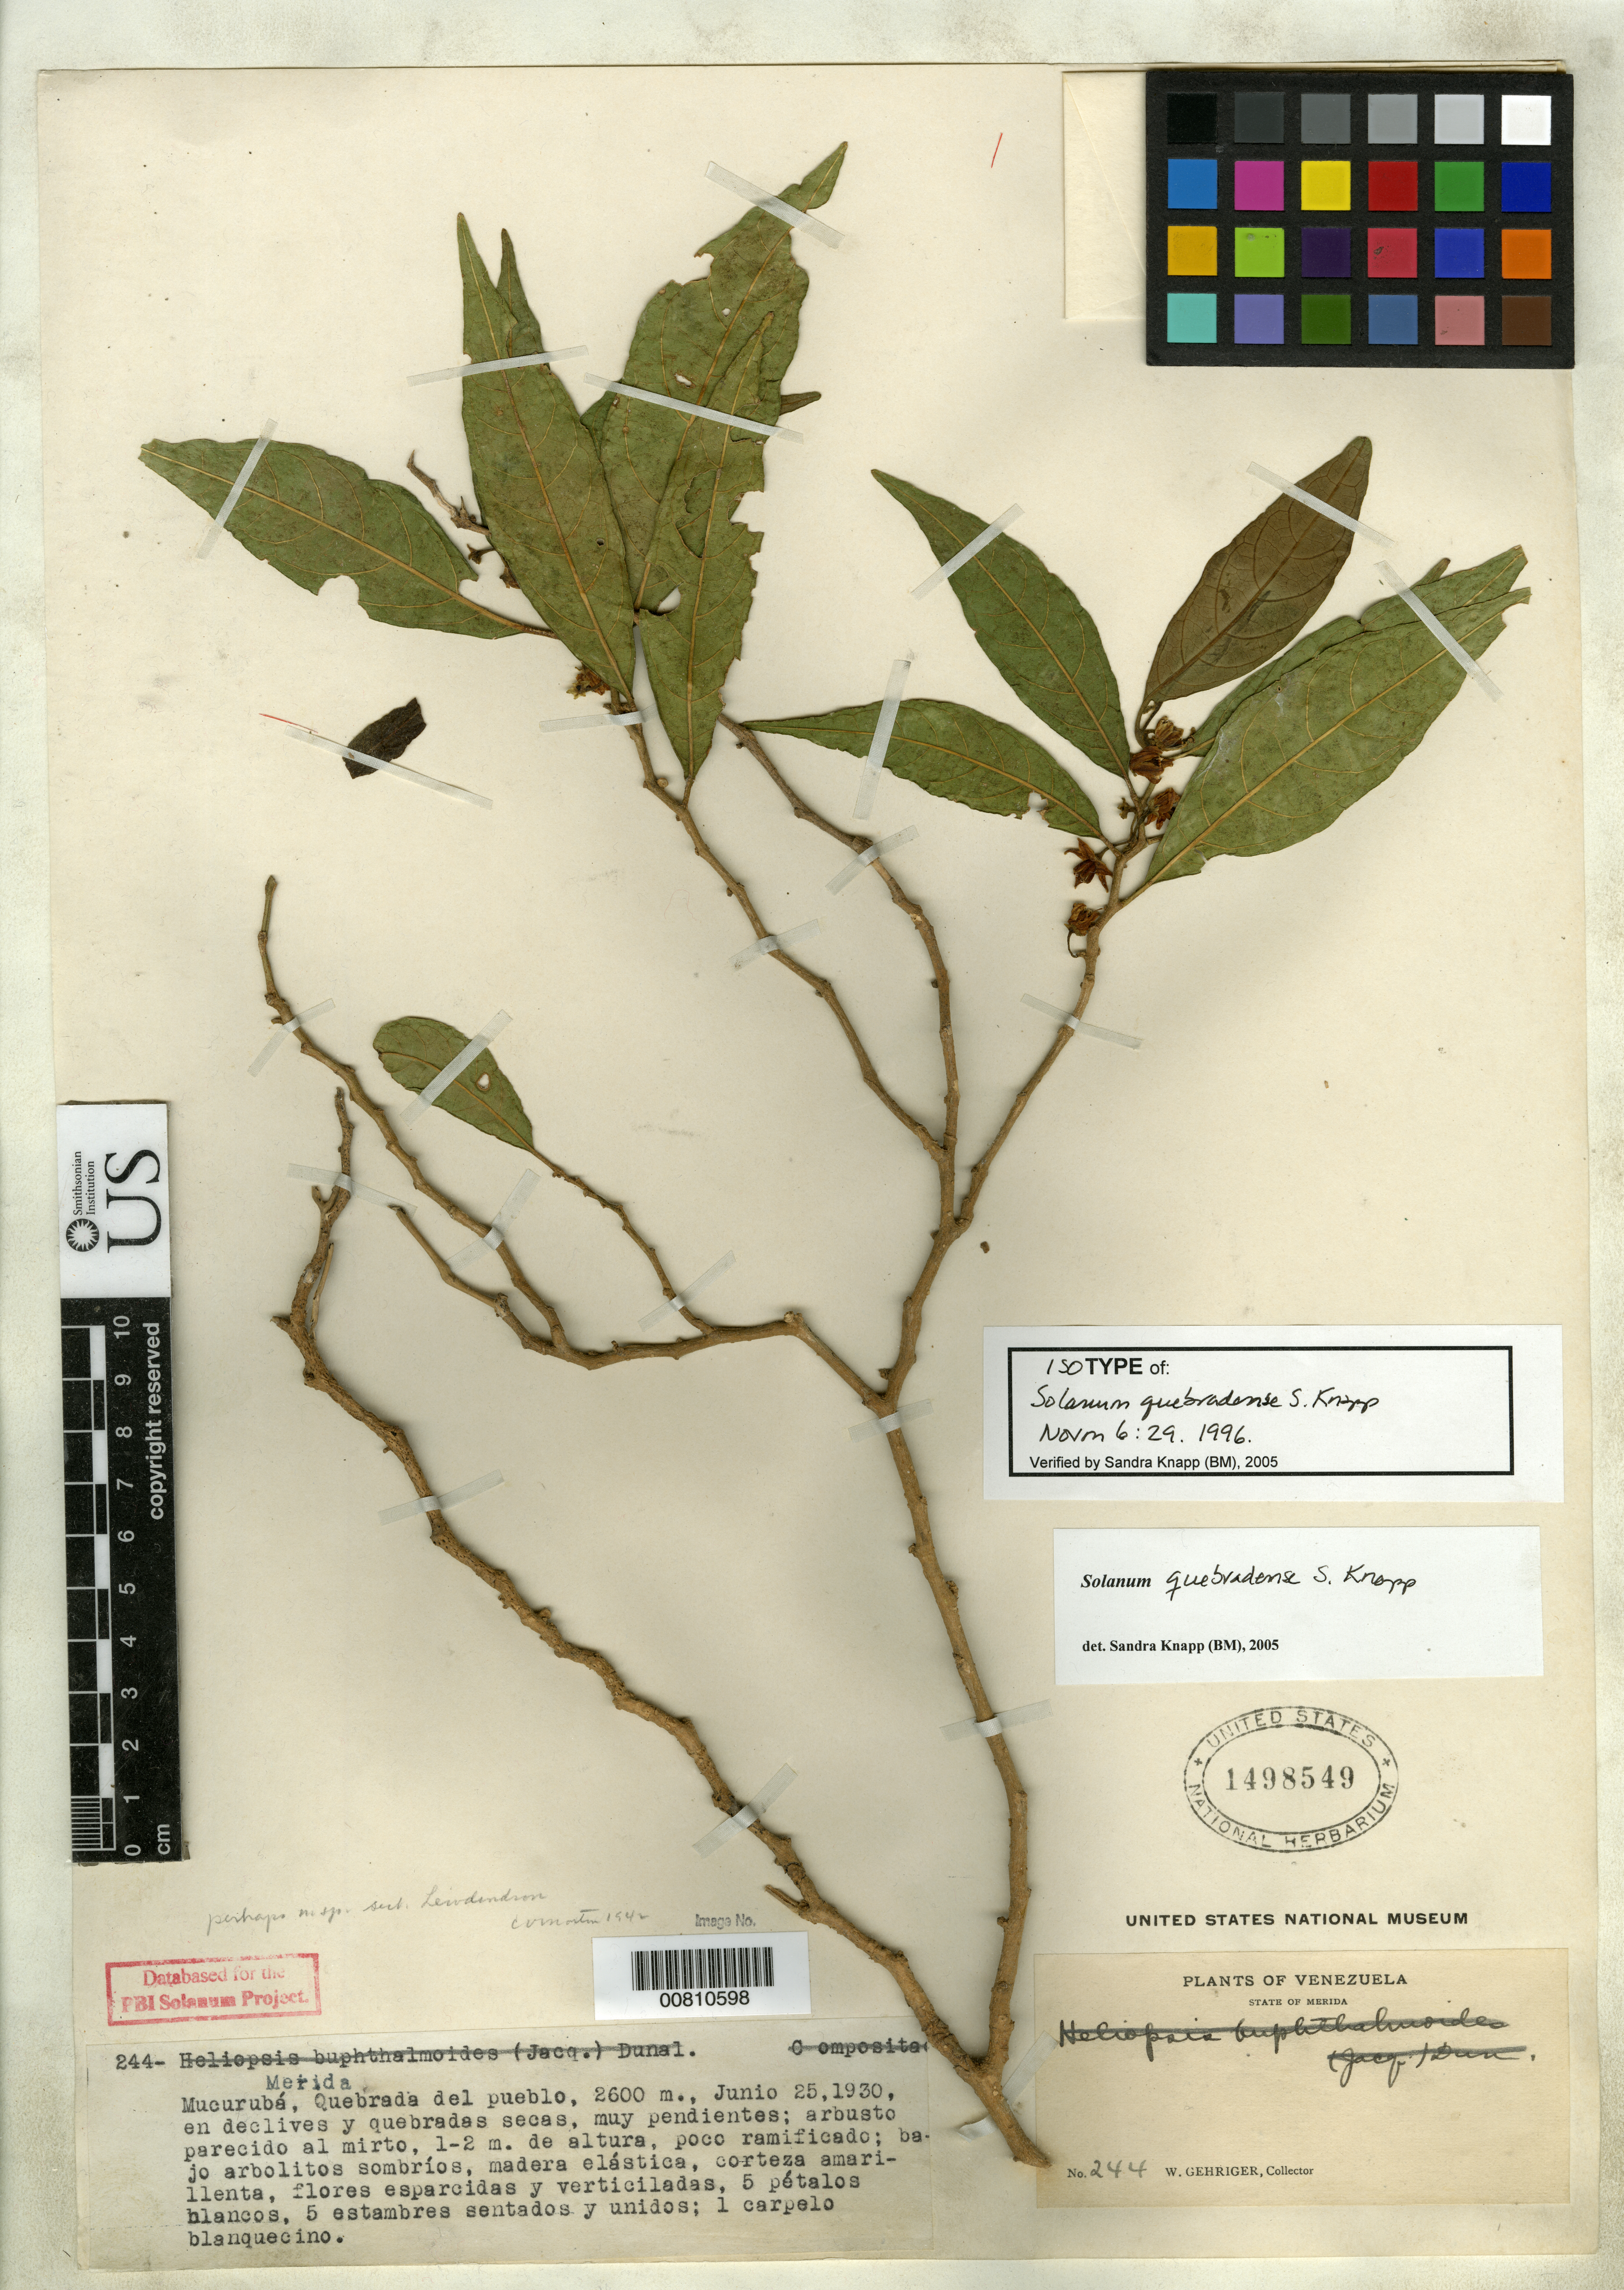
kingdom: Plantae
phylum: Tracheophyta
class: Magnoliopsida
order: Solanales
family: Solanaceae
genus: Solanum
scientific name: Solanum quebradense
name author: S. Knapp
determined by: Knapp, S. D.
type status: Isotype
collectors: W. Gehriger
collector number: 244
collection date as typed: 25 Jun 1930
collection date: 1930-06-25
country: Venezuela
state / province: Mérida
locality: Mucurubá, Quebrada del pueblo.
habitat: En declives y quebradas secas, muy pendientes.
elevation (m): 2600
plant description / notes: Holotype at NY.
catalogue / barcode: US 1498549